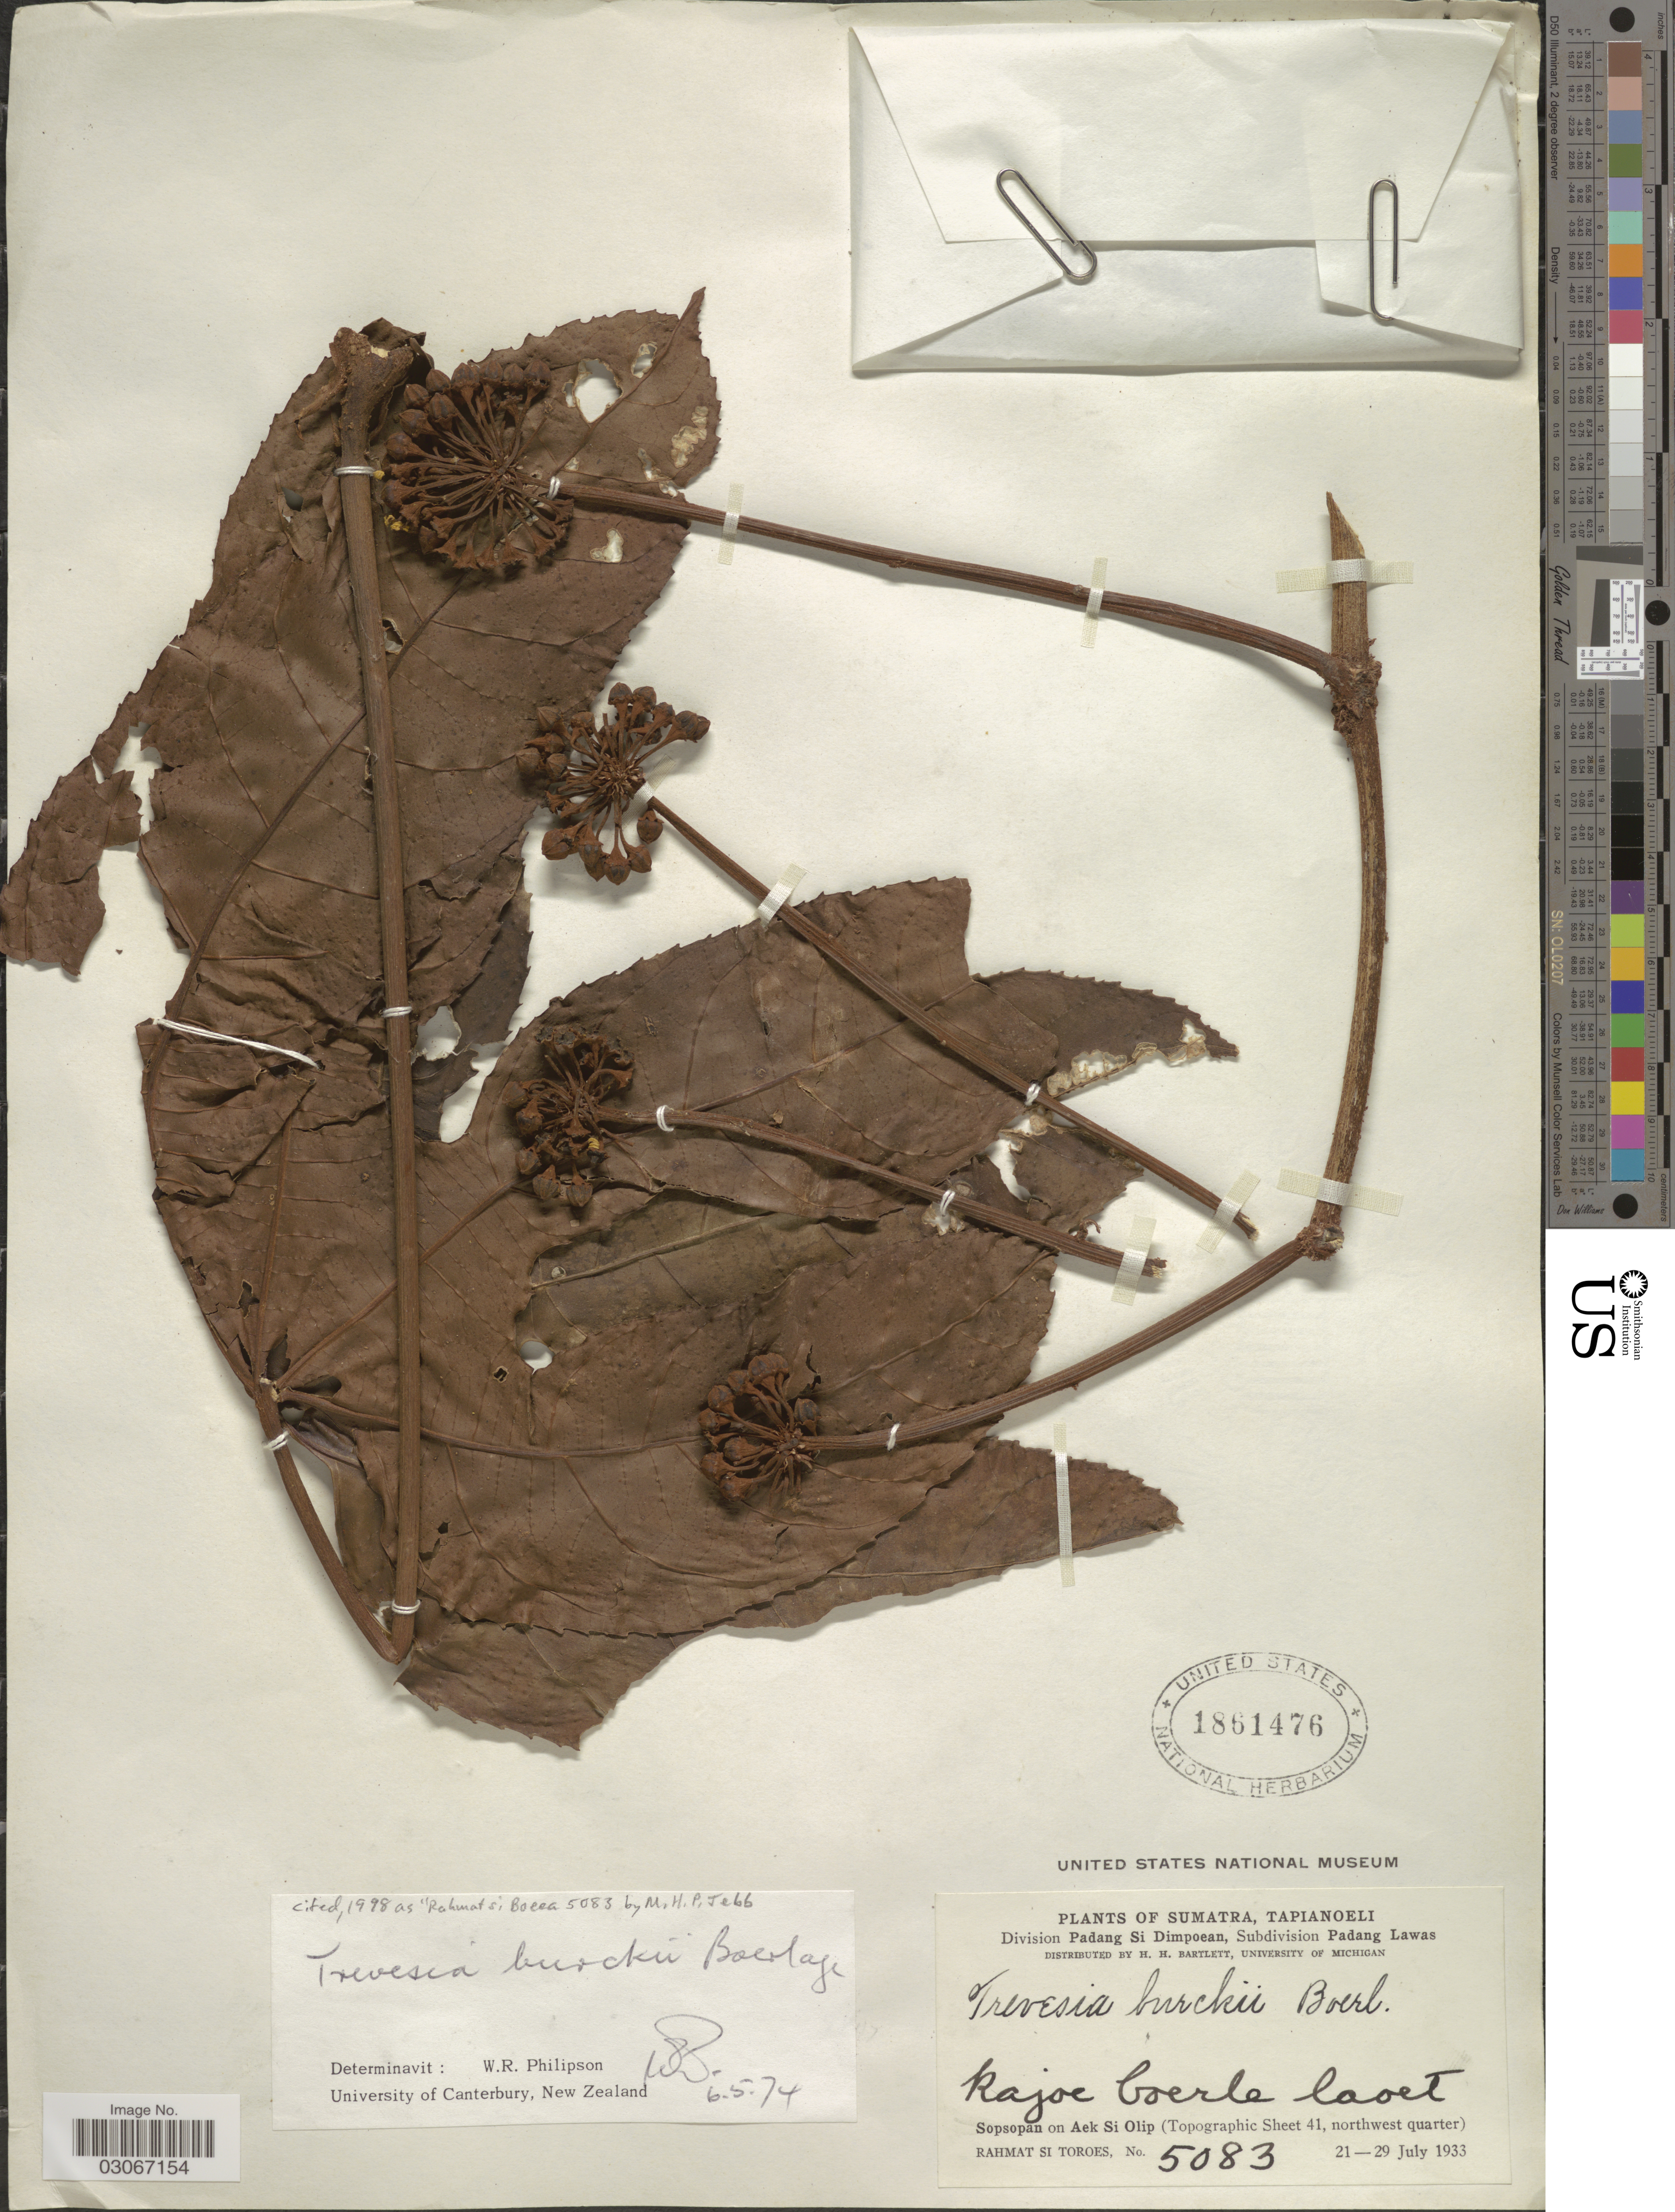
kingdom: Plantae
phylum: Tracheophyta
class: Magnoliopsida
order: Apiales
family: Araliaceae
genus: Trevesia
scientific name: Trevesia burckii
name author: Boerl.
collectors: Rahmat Si Boeea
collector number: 5083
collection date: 1933-07-21/1933-07-29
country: Indonesia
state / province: Sumatra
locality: Sumatra, Tapianoeli. Division Padang Si Dimpoean, Subdivision Padang Lawas. Sopsopan on Aek Si Olip (Topographic Sheet 41, northwest quarter).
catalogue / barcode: US 1861476